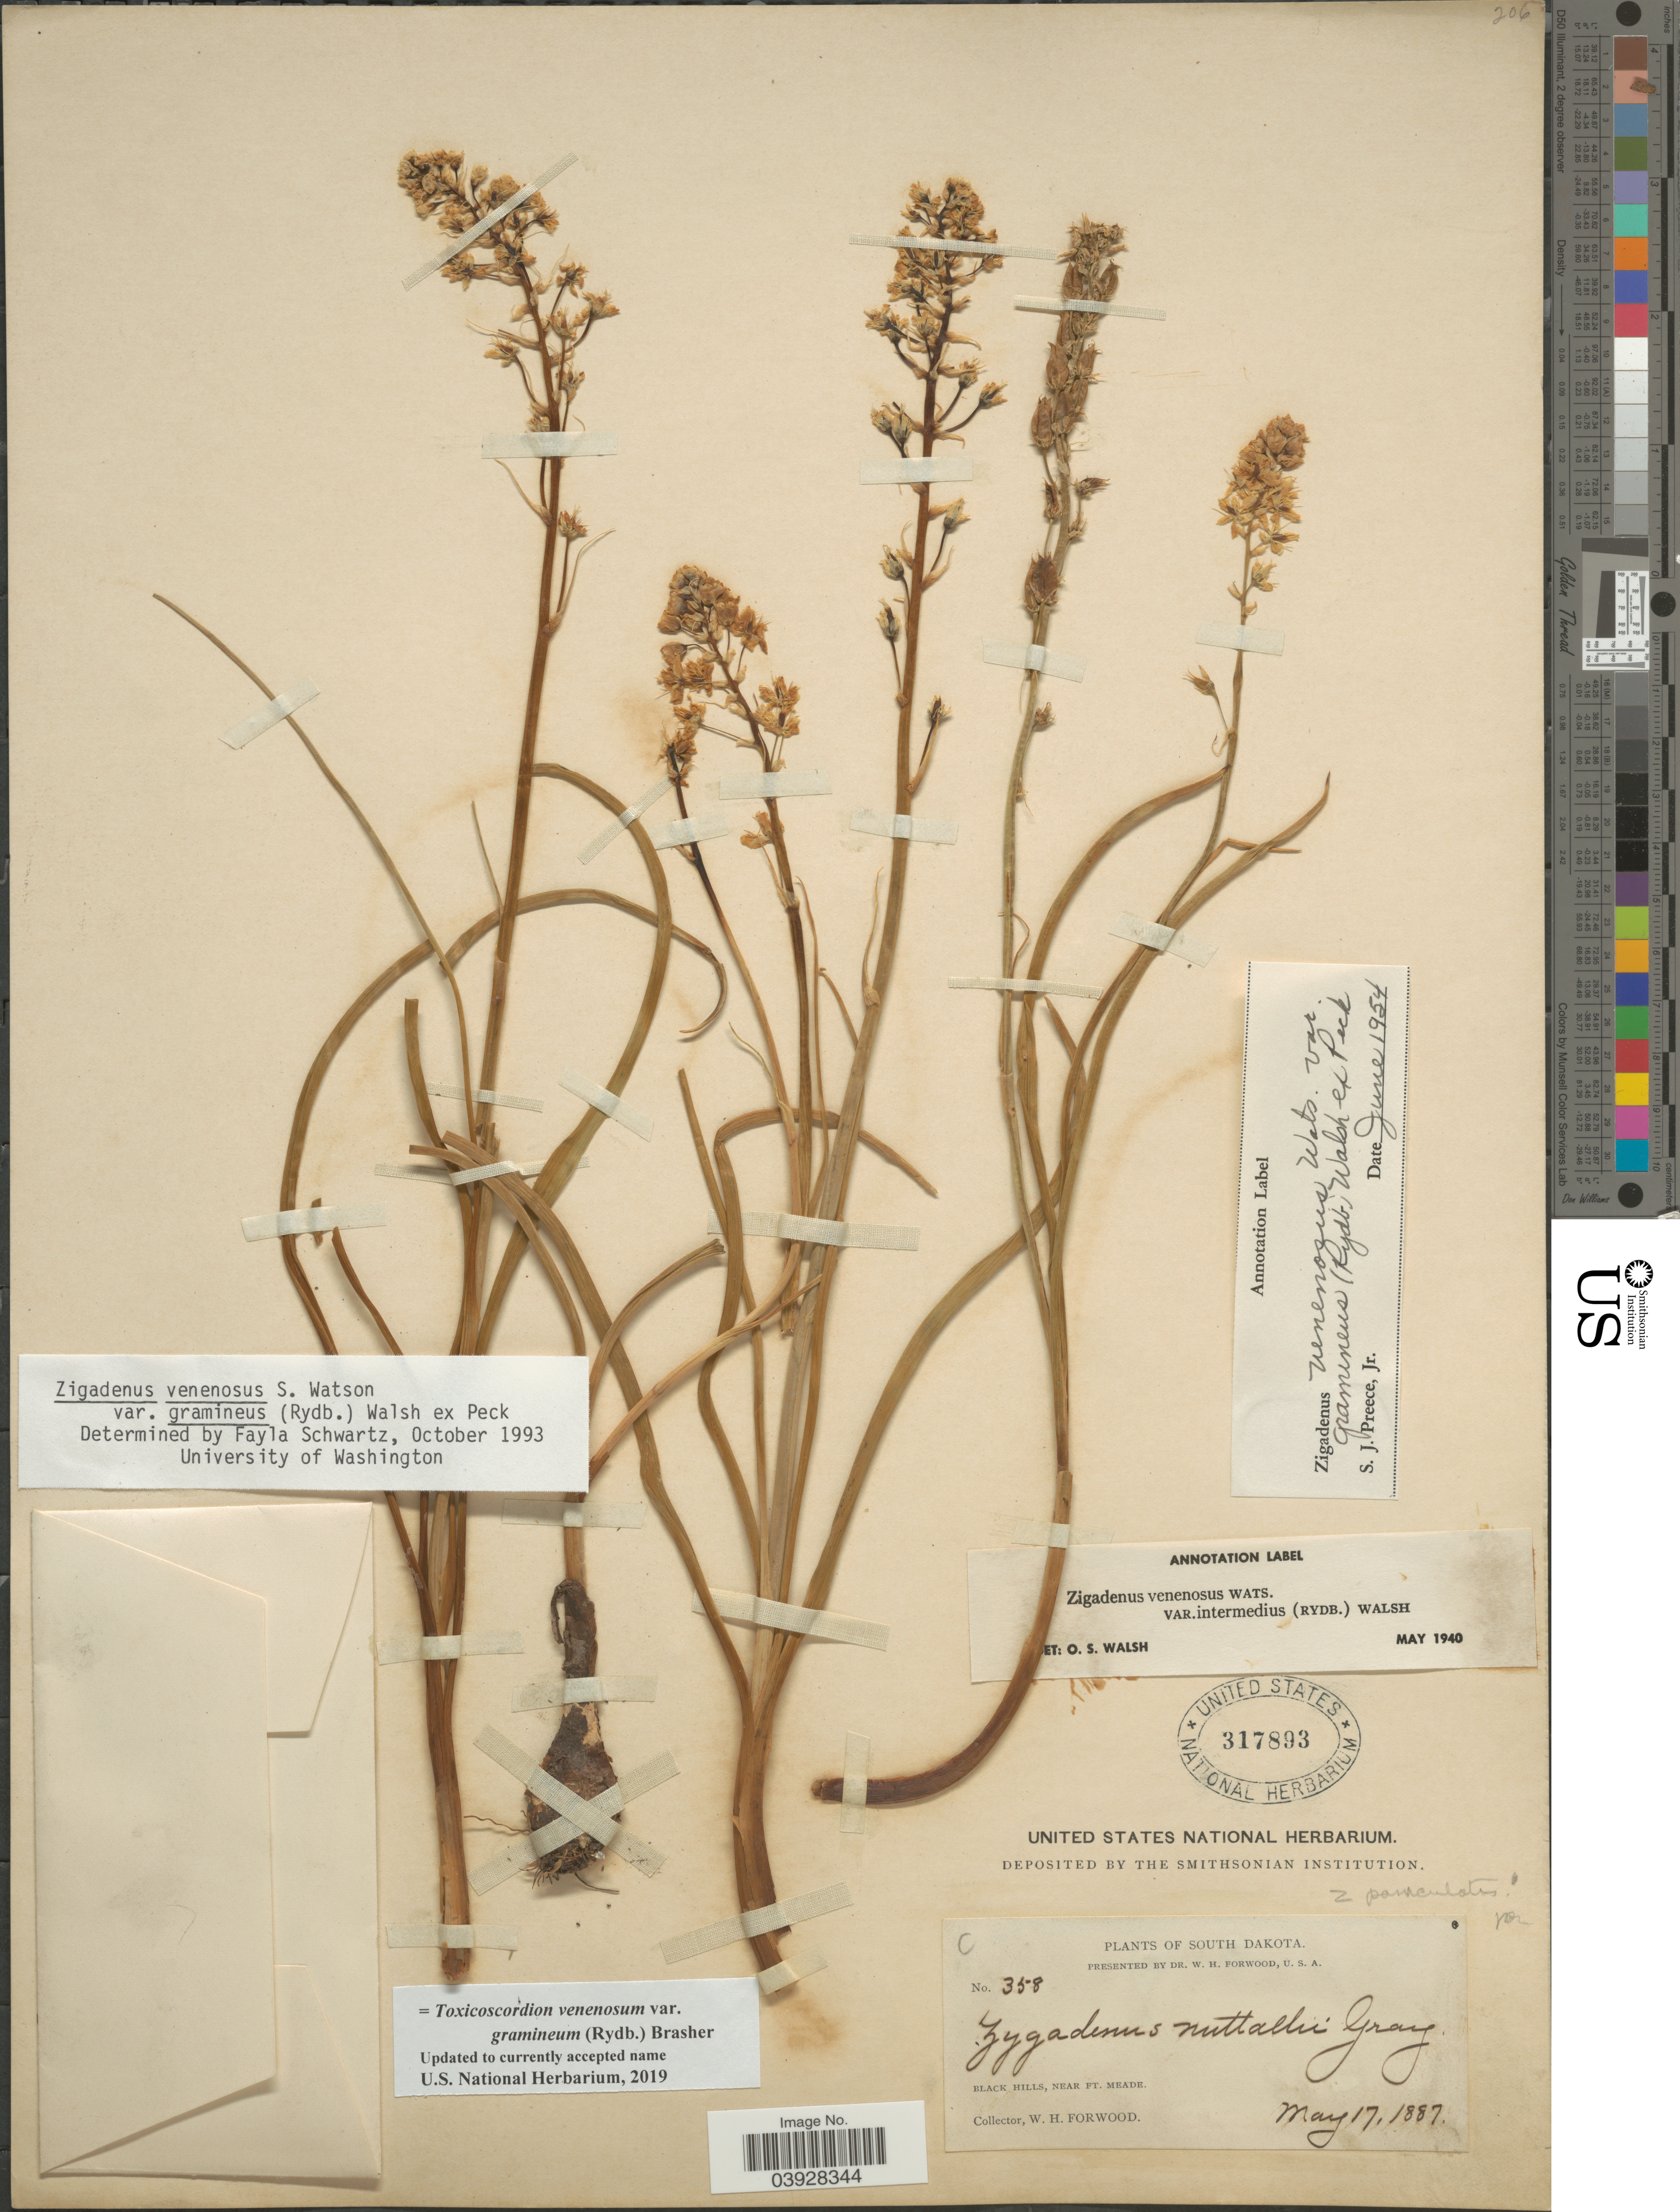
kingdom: Plantae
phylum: Tracheophyta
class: Liliopsida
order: Liliales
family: Melanthiaceae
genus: Toxicoscordion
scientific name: Toxicoscordion venenosum var. gramineum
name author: (Rydb.) Brasher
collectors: W. Forwood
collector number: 358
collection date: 1887-05-17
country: United States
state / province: South Dakota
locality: Black Hills, near Ft. Meade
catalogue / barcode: US 317893